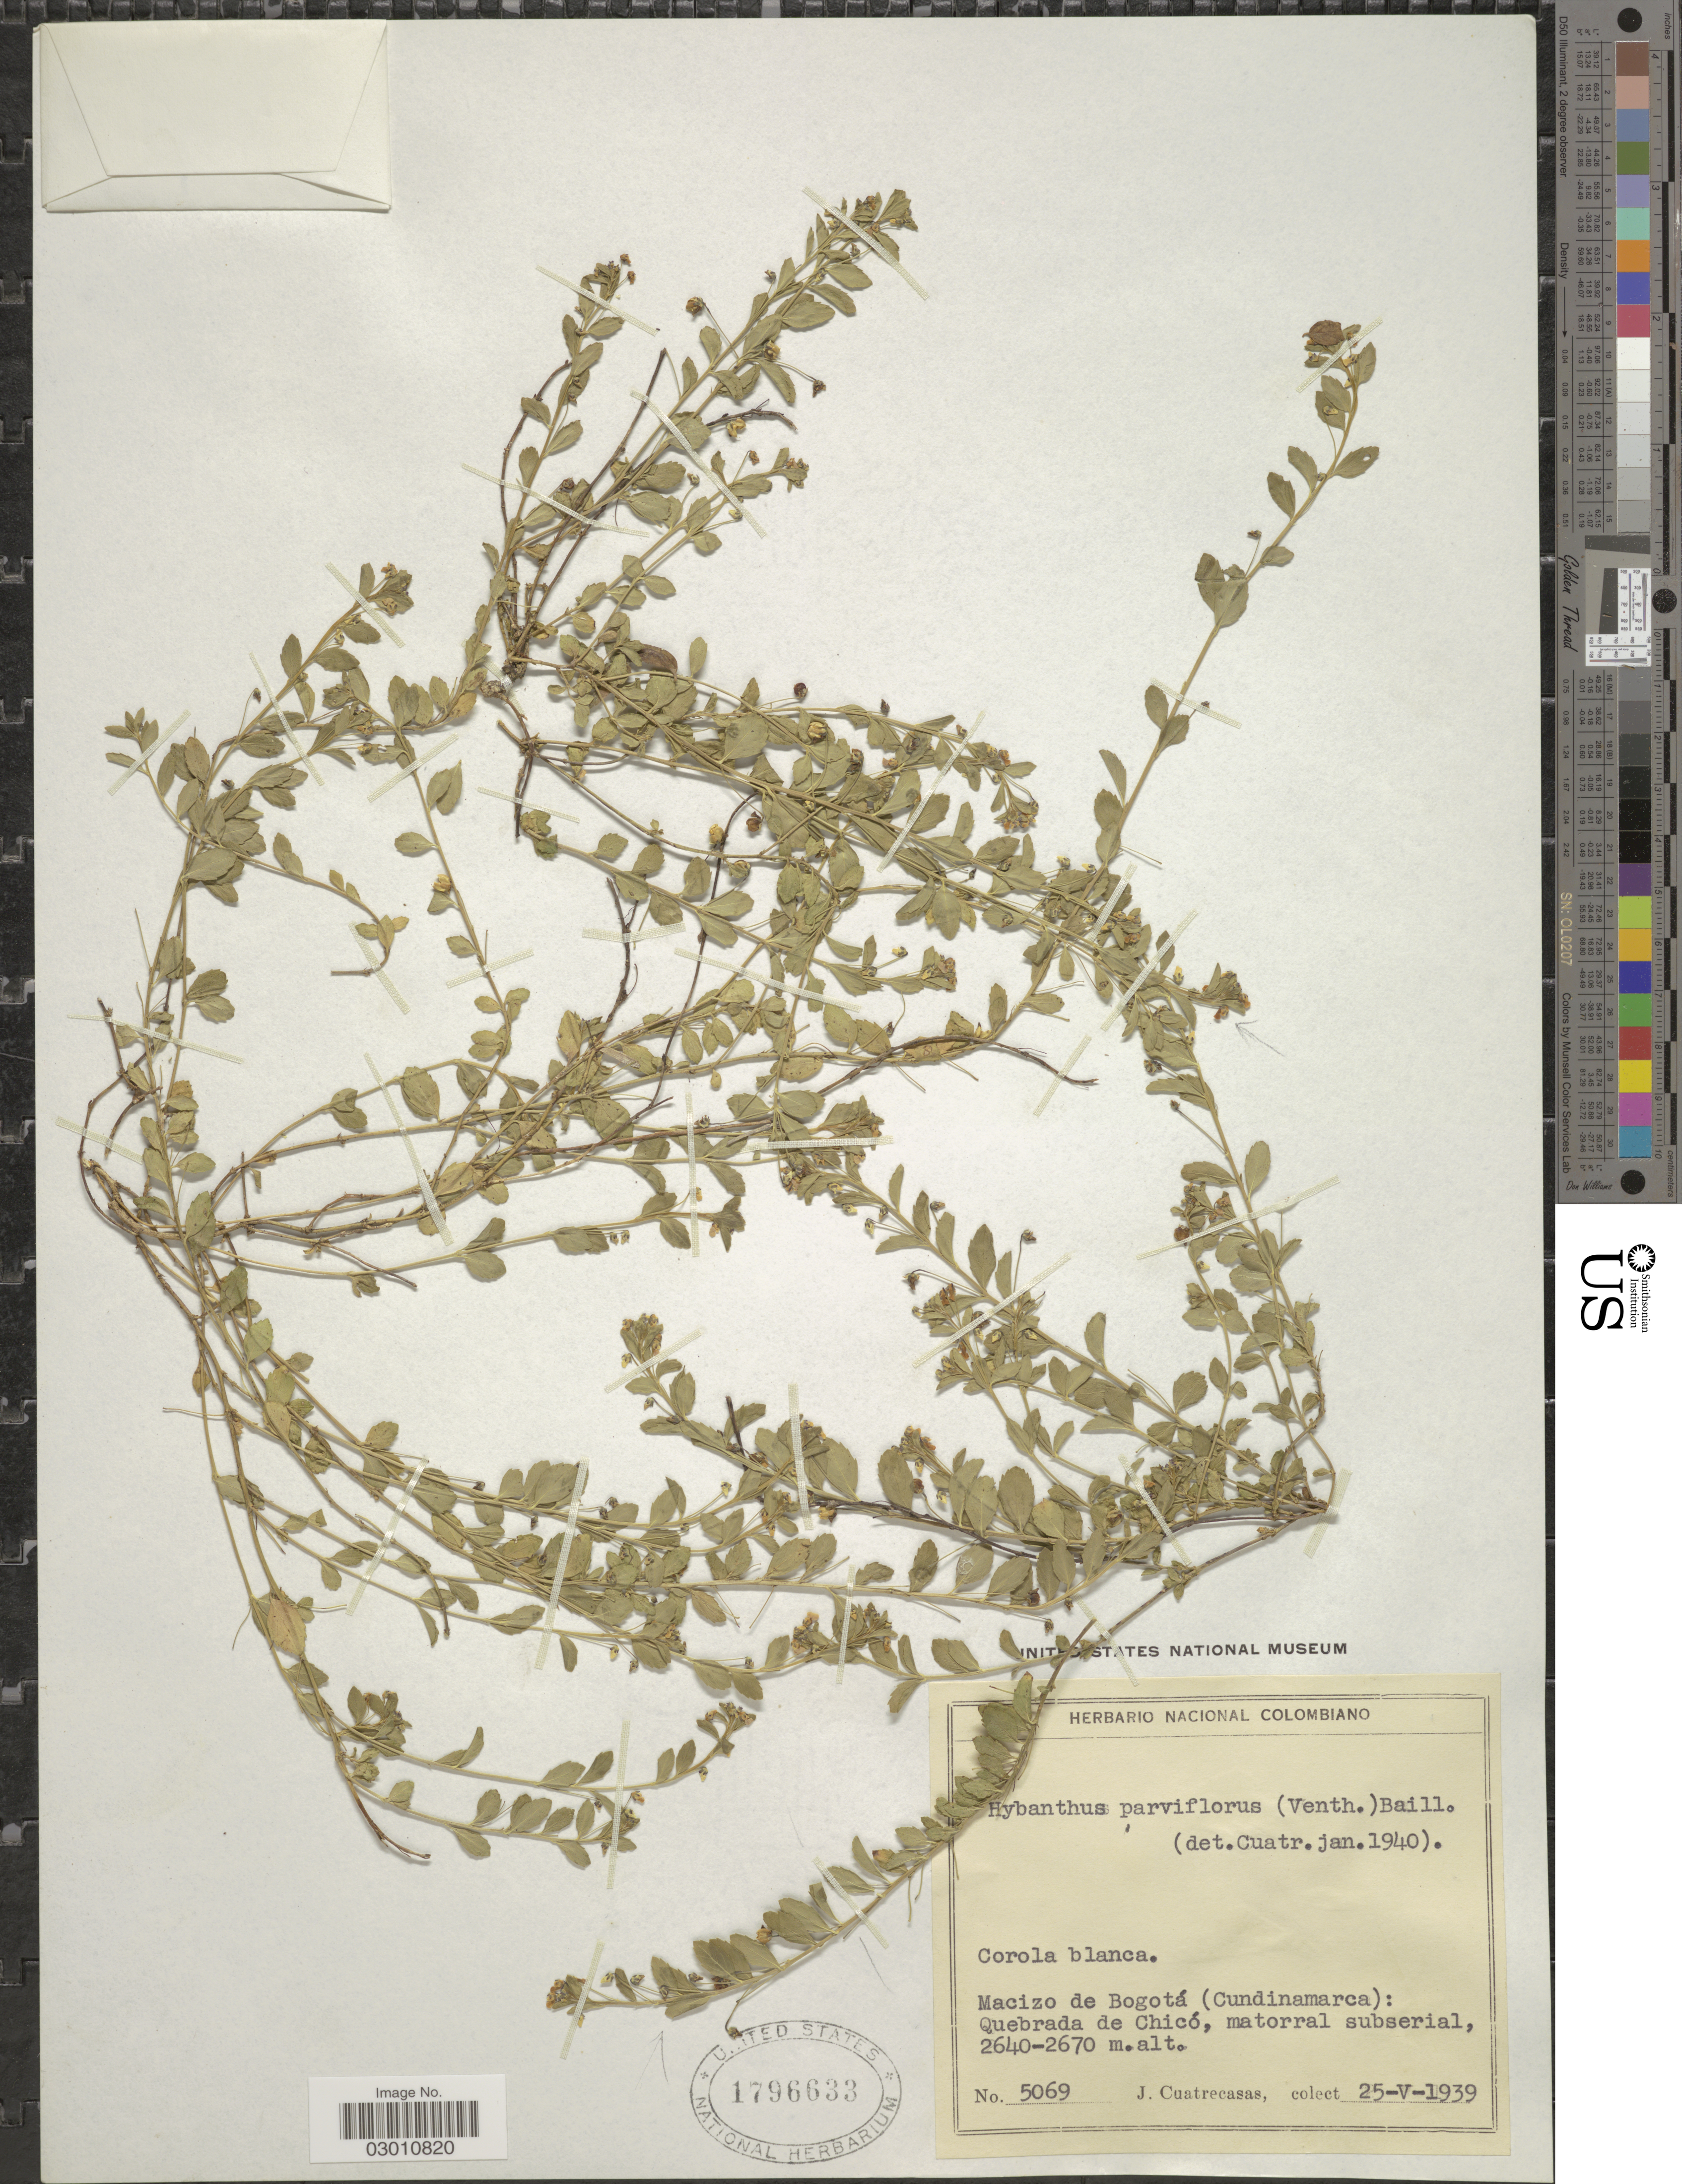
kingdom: Plantae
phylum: Tracheophyta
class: Magnoliopsida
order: Malpighiales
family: Violaceae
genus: Pombalia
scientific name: Pombalia parviflora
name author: (L. f.) Paula-Souza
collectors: J. Cuatrecasas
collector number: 5069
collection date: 1939-05-25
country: Colombia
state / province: Cundinamarca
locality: Macizo de Bogotá: Quebrado de Chicó, matorral subserial.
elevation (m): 2640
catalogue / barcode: US 1796633